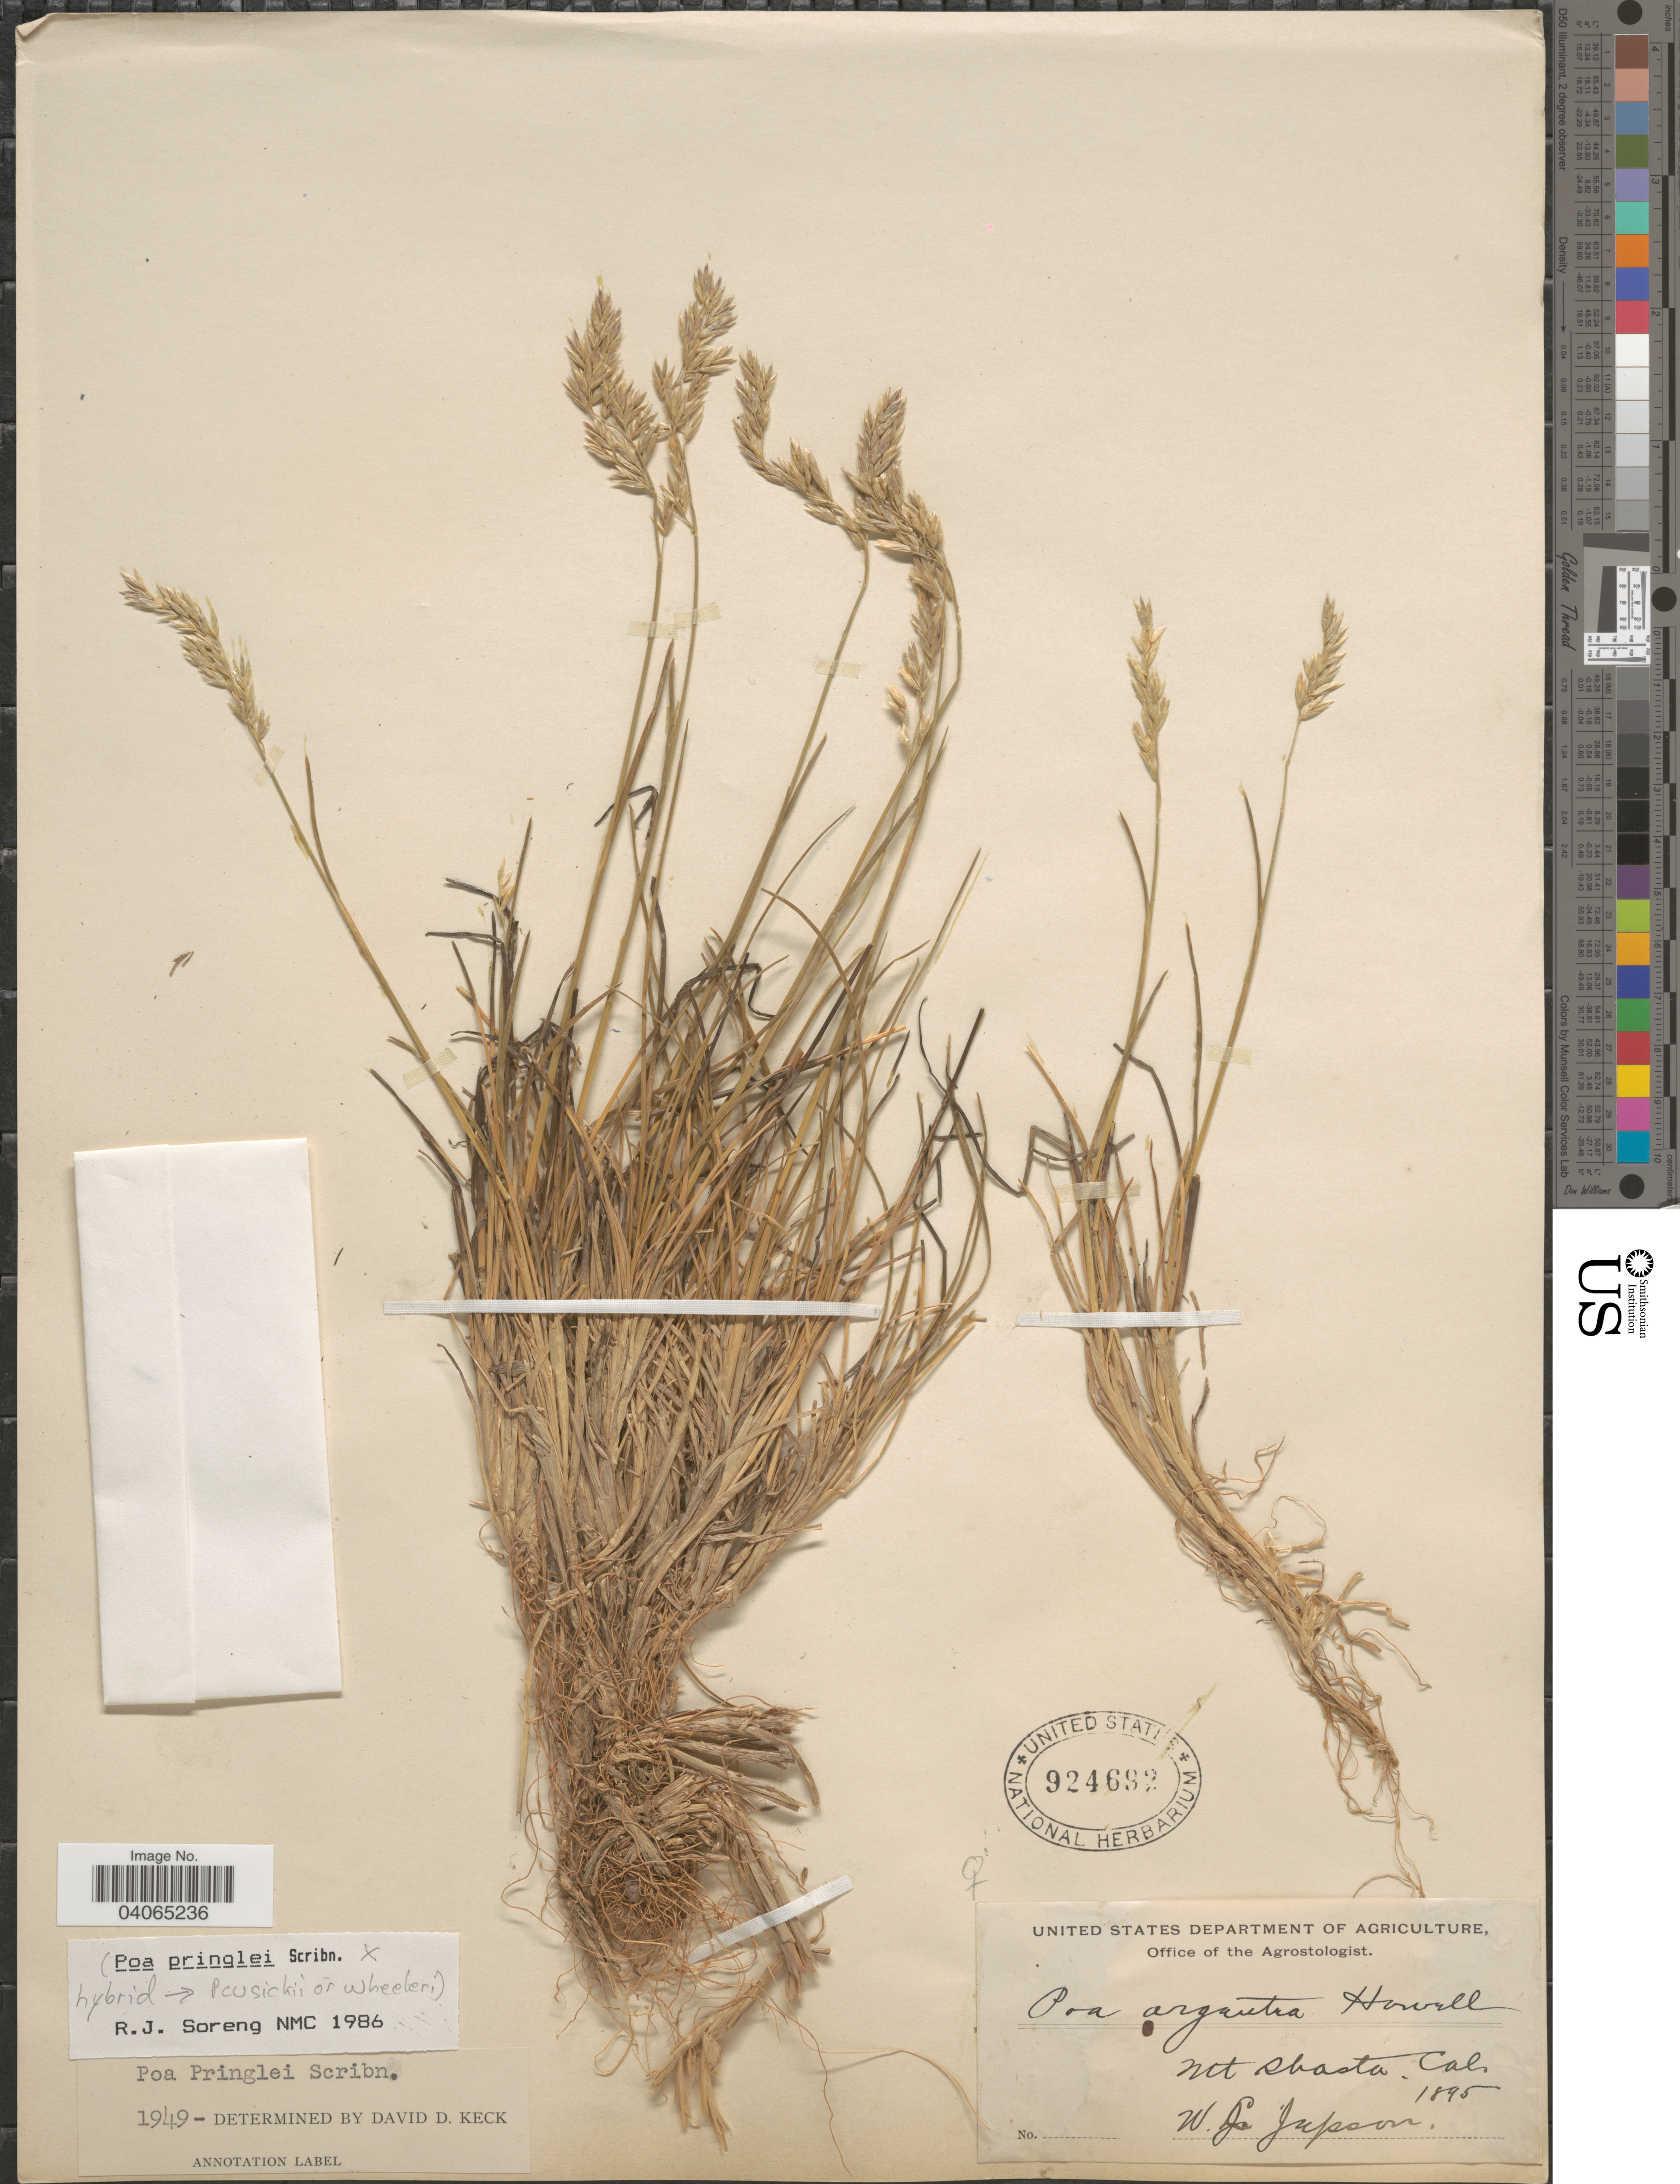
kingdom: Plantae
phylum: Tracheophyta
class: Liliopsida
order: Poales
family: Poaceae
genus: Poa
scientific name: Poa pringlei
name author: Scribn.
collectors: W. L. Jepson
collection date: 1895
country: United States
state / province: California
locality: Mt. Shasta.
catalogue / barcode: US 924692